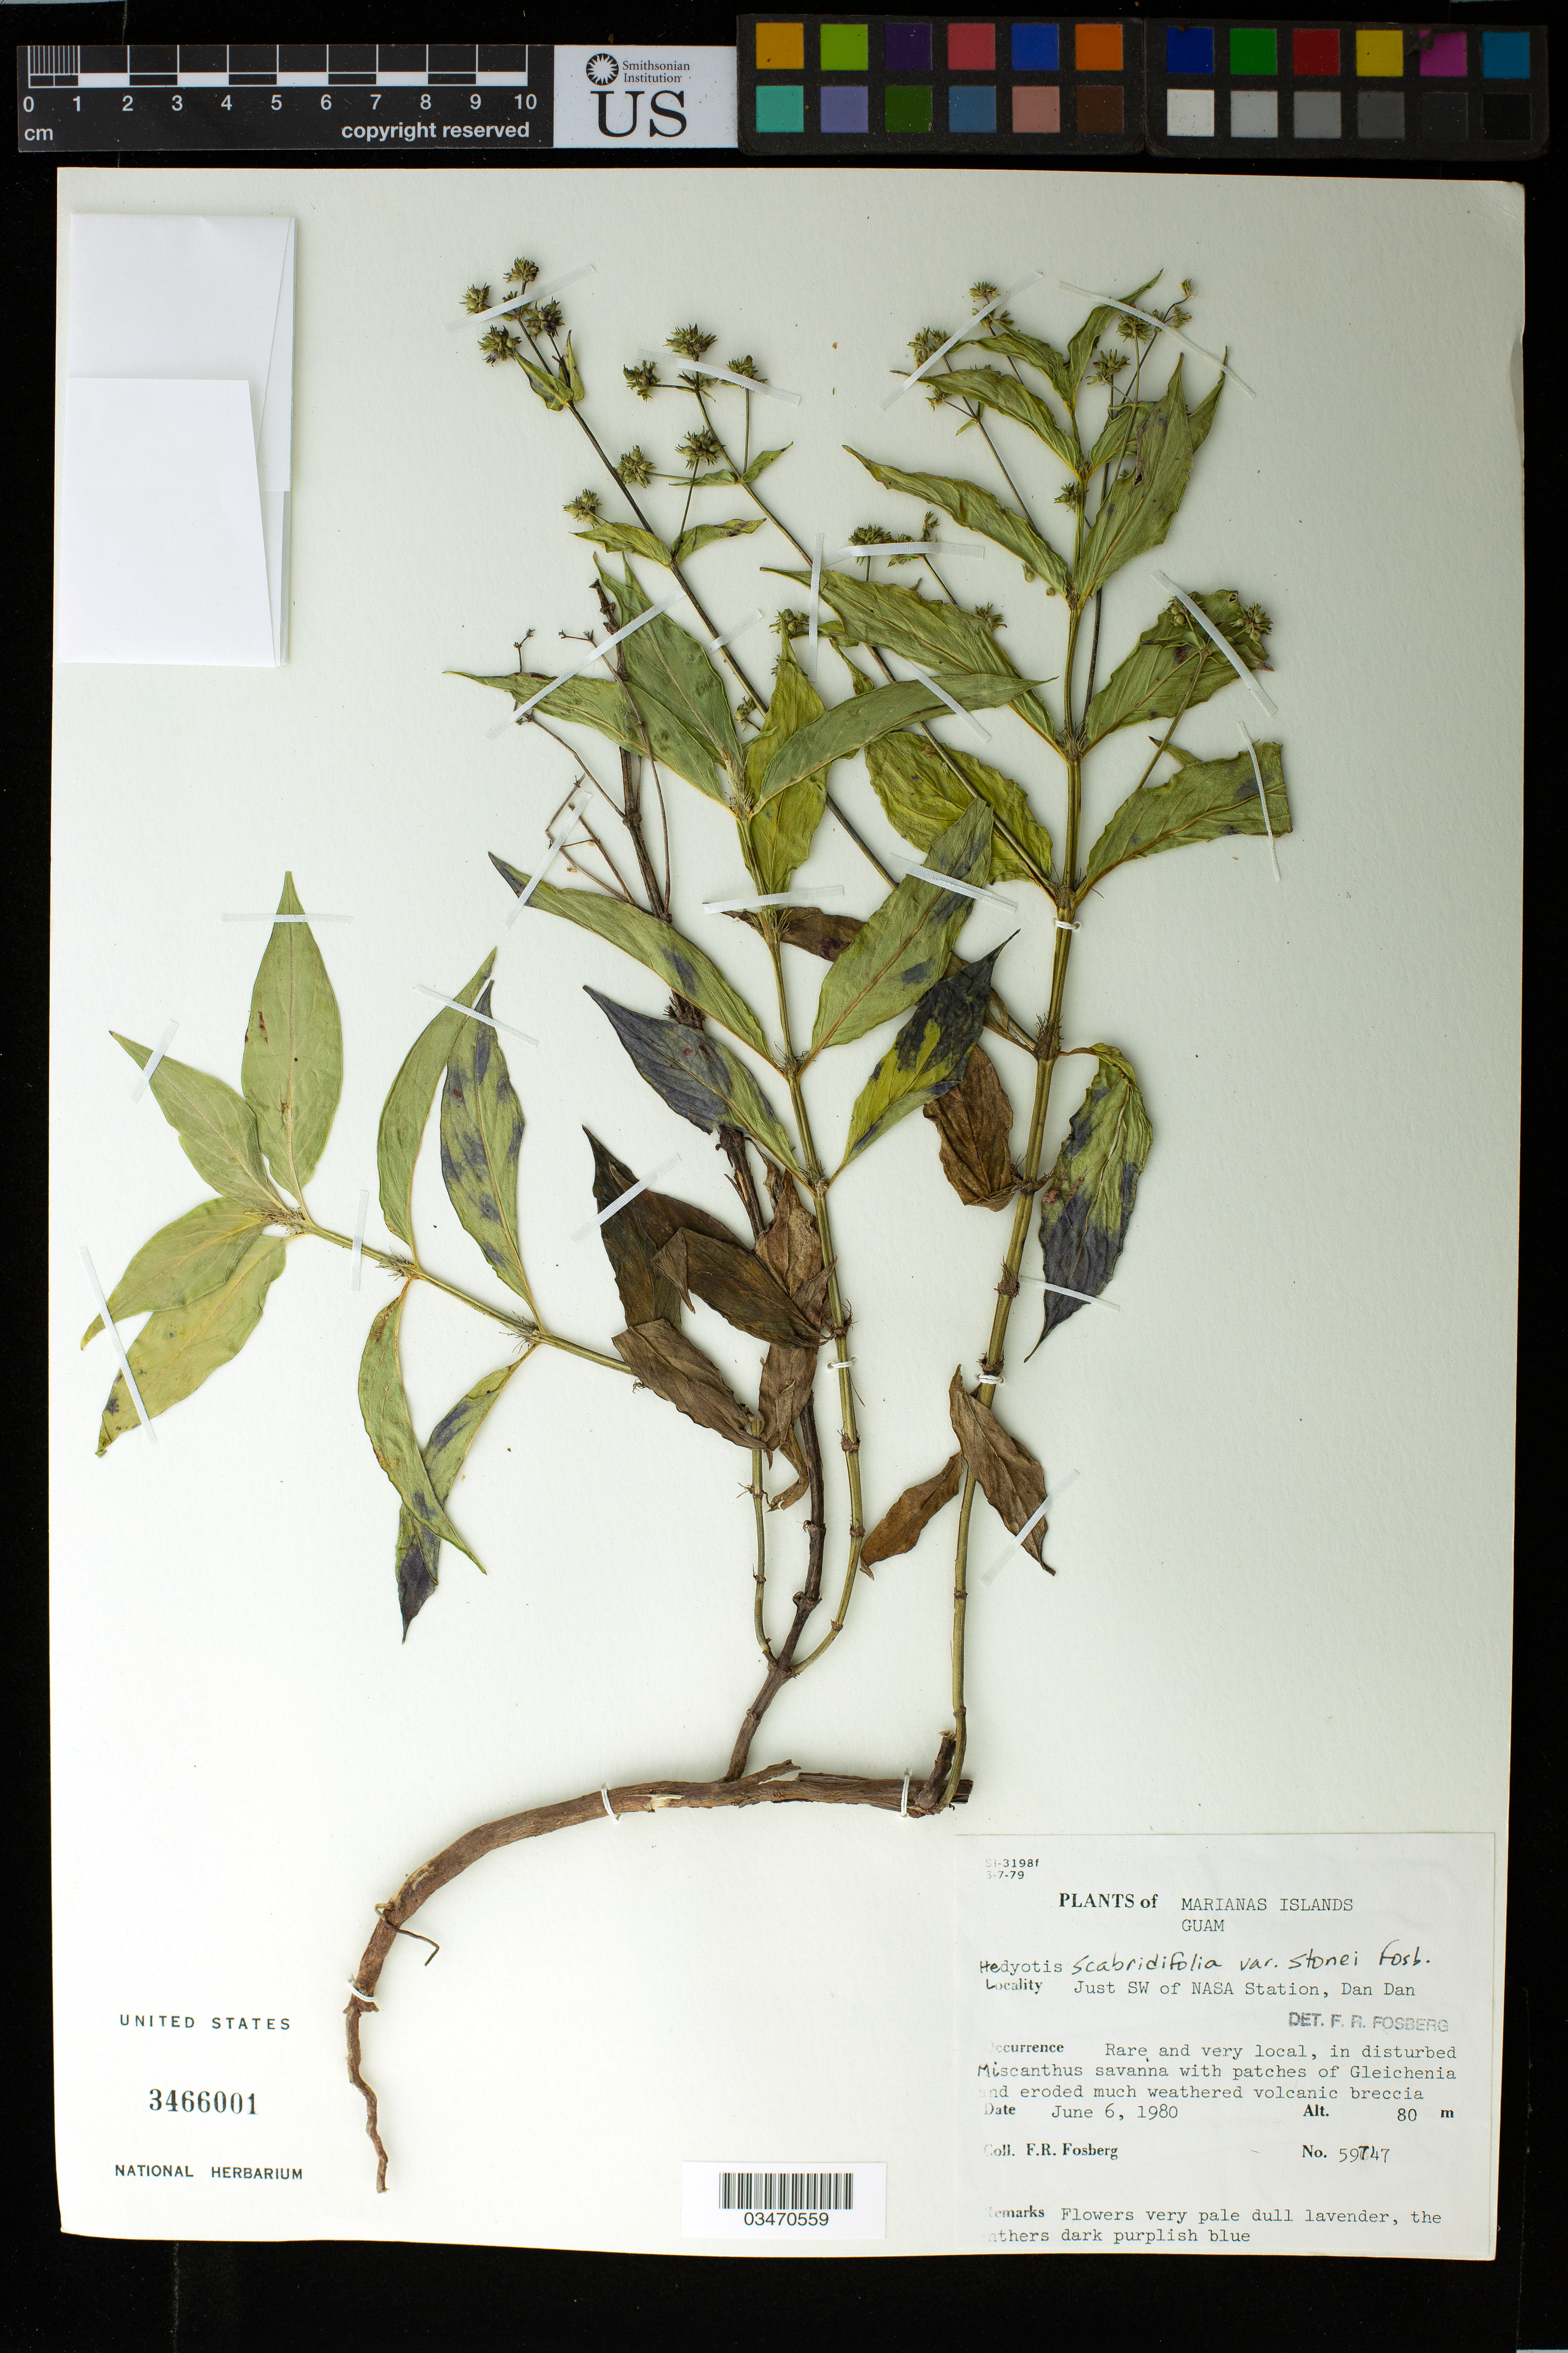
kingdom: Plantae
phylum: Tracheophyta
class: Magnoliopsida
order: Gentianales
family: Rubiaceae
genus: Hedyotis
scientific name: Hedyotis scabridifolia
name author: Kaneh.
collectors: F. R. Fosberg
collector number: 59747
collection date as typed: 06 Jun 1980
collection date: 1980-06-06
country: Guam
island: Guam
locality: Just SW of NASA station, Dan Dan.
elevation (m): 80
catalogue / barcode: US 3466001